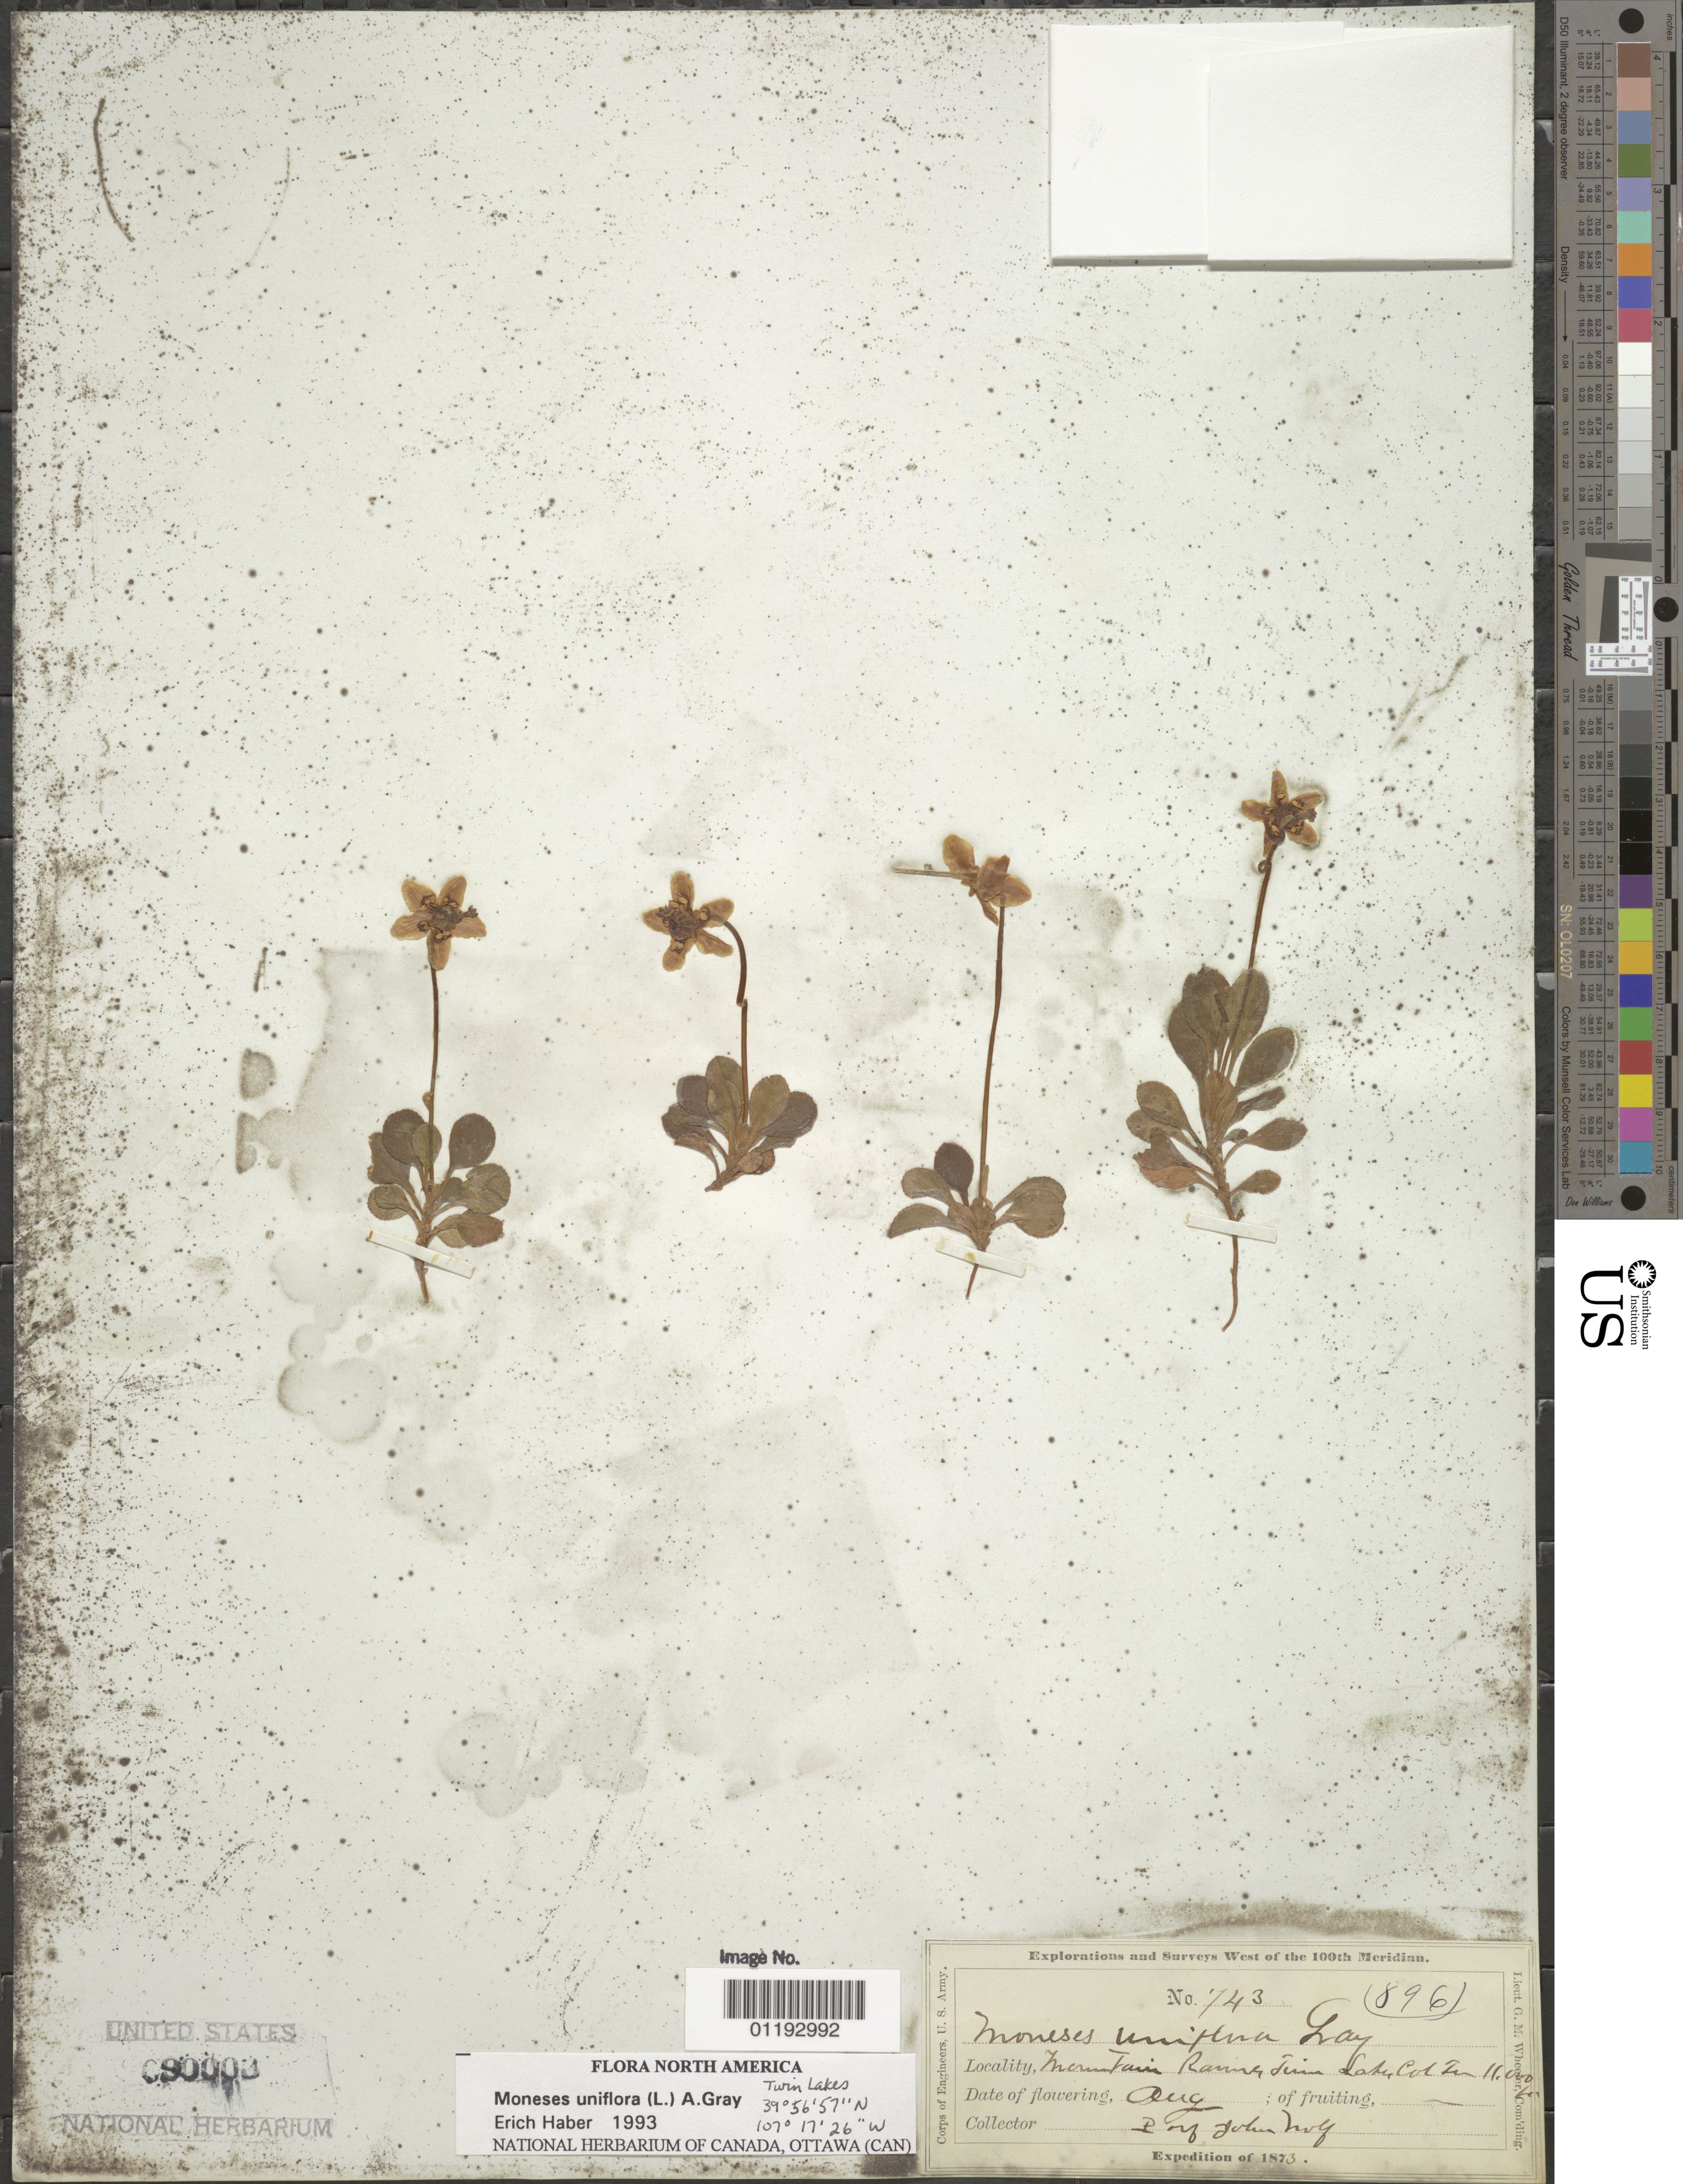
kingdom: Plantae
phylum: Tracheophyta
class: Magnoliopsida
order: Ericales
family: Ericaceae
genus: Moneses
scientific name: Moneses uniflora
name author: (L.) A. Gray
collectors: J. Wolf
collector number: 743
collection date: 1873-08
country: United States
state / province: Colorado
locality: Mountain Ranch, Twin Lake, Col. Ter.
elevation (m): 3353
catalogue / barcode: US 90003